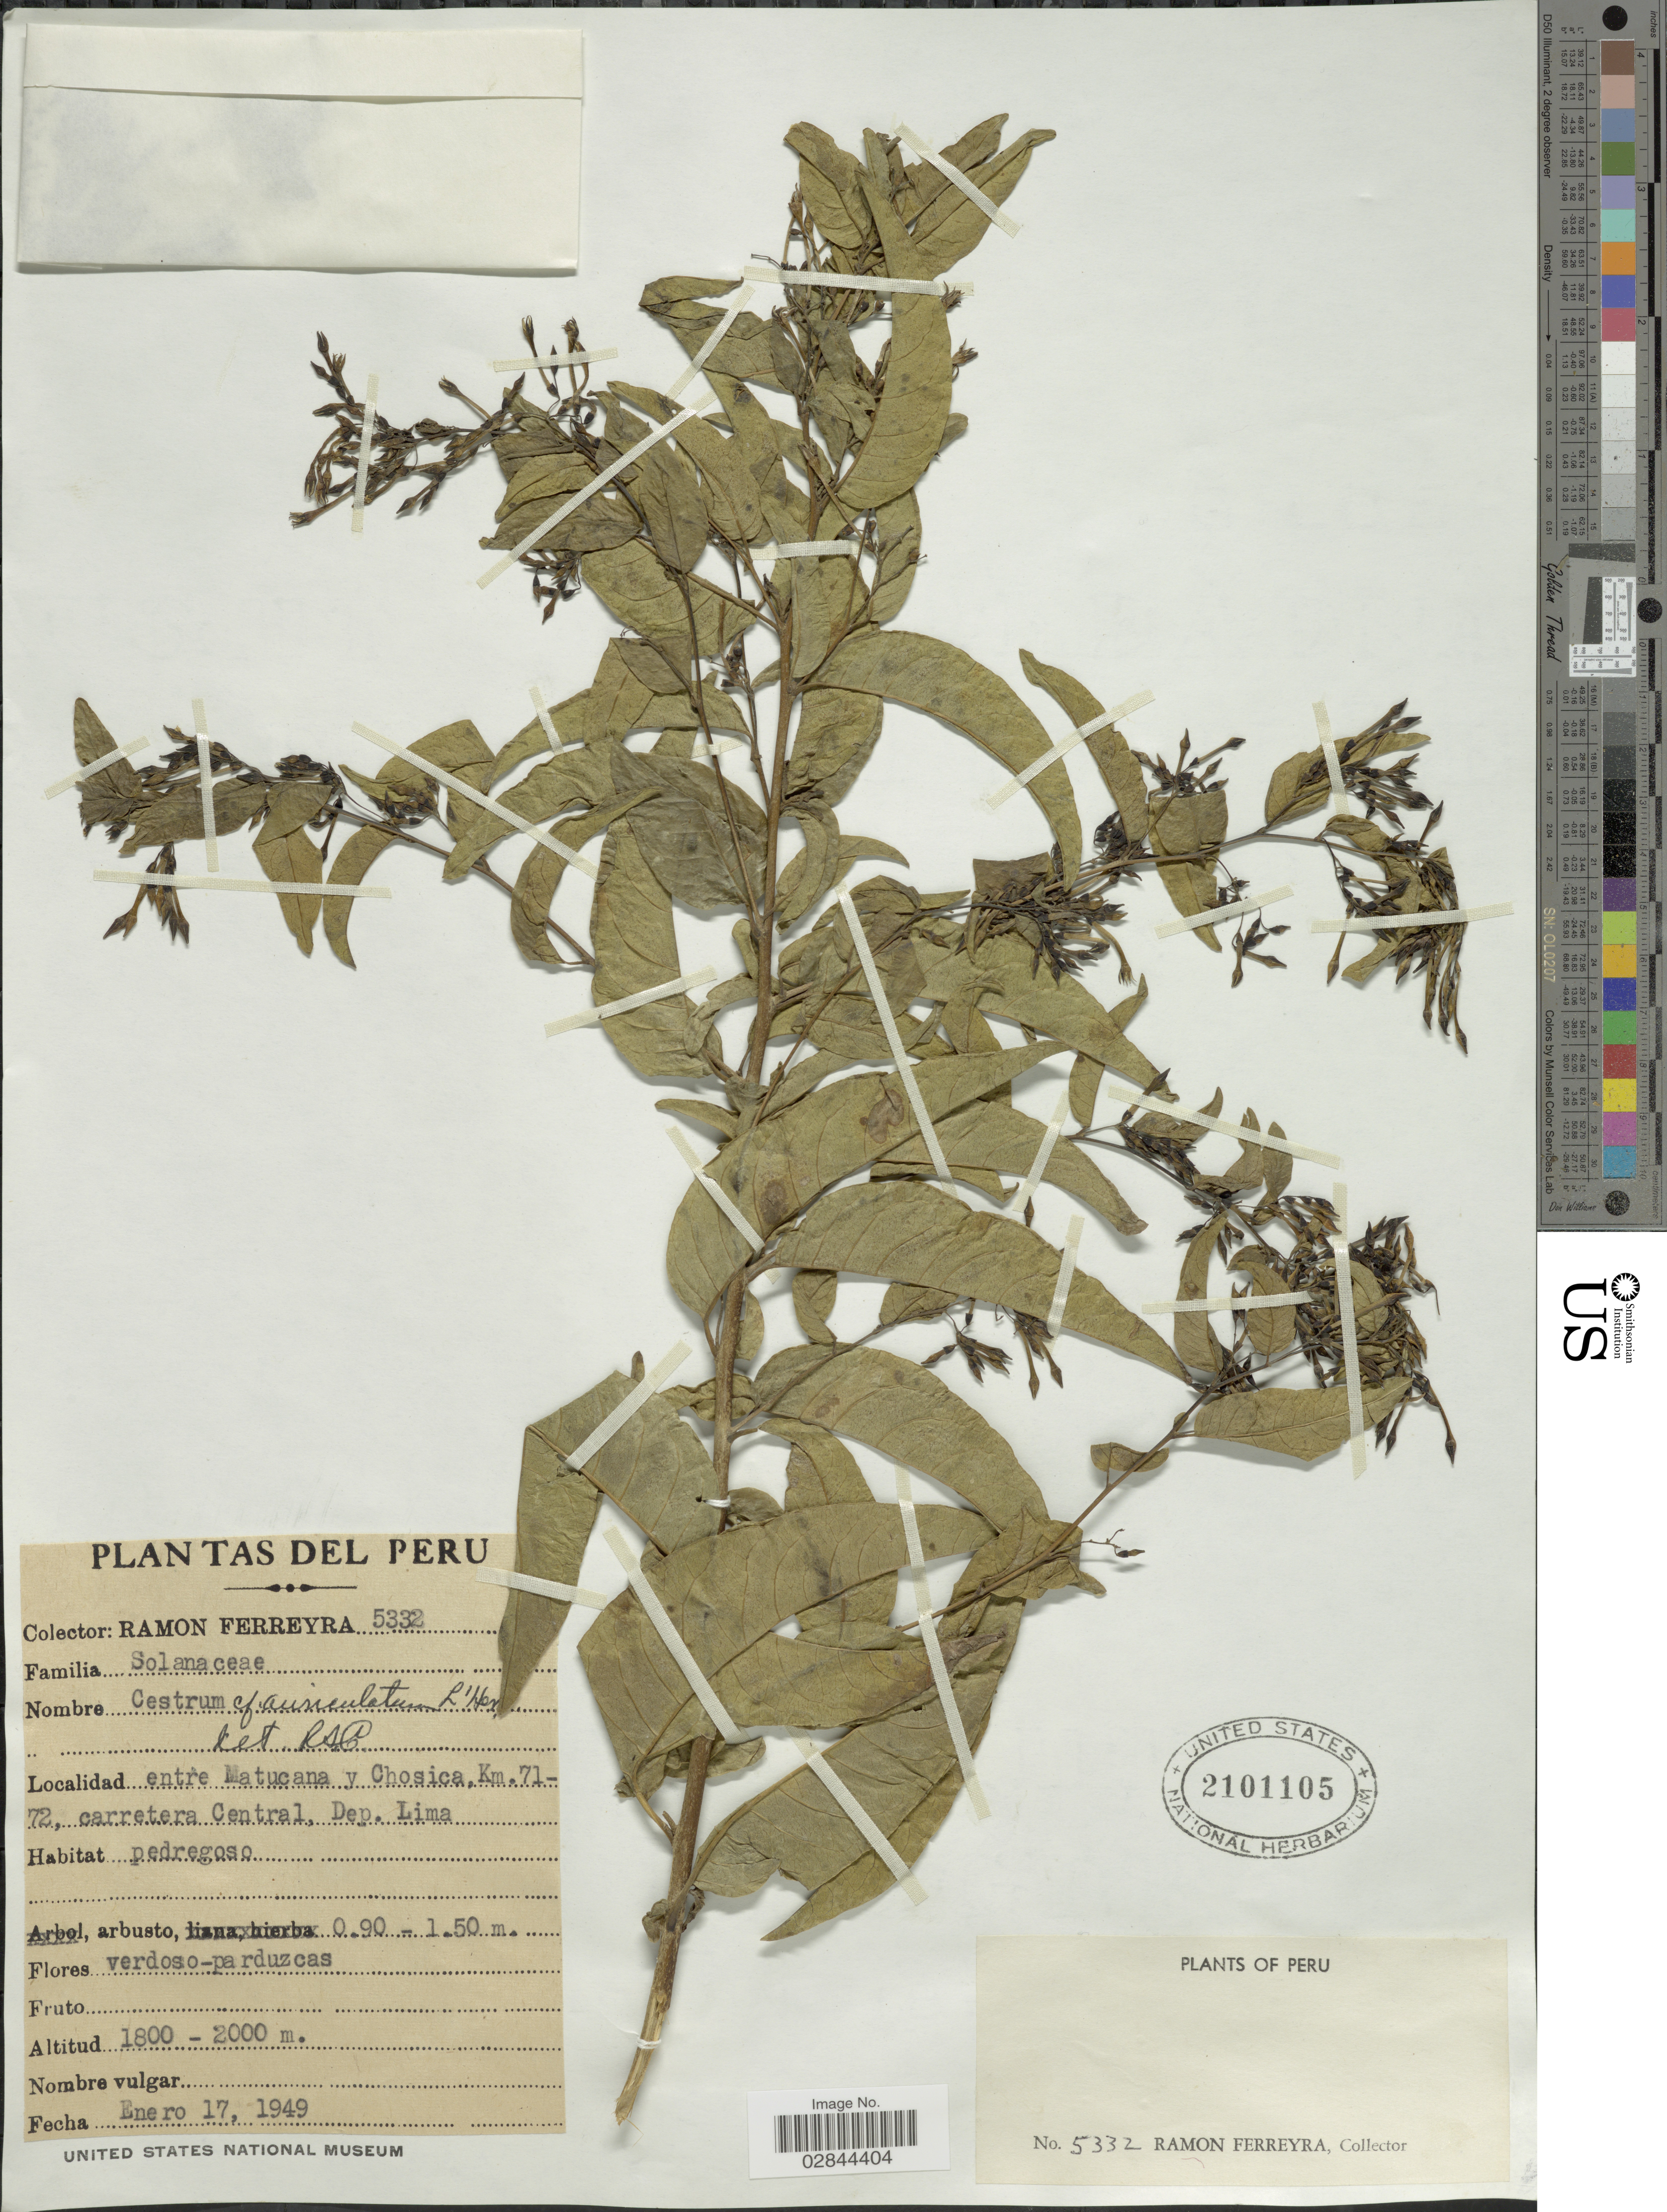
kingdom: Plantae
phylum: Tracheophyta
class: Magnoliopsida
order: Solanales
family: Solanaceae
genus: Cestrum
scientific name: Cestrum auriculatum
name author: L'Hér.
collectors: R. A. Ferreyra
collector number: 5332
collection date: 1949-01-17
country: Peru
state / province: Lima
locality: Entre Matucana y Chosica, Km. 71-72, carretera Central, Dep. Lima.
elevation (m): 1800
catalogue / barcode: US 2101105